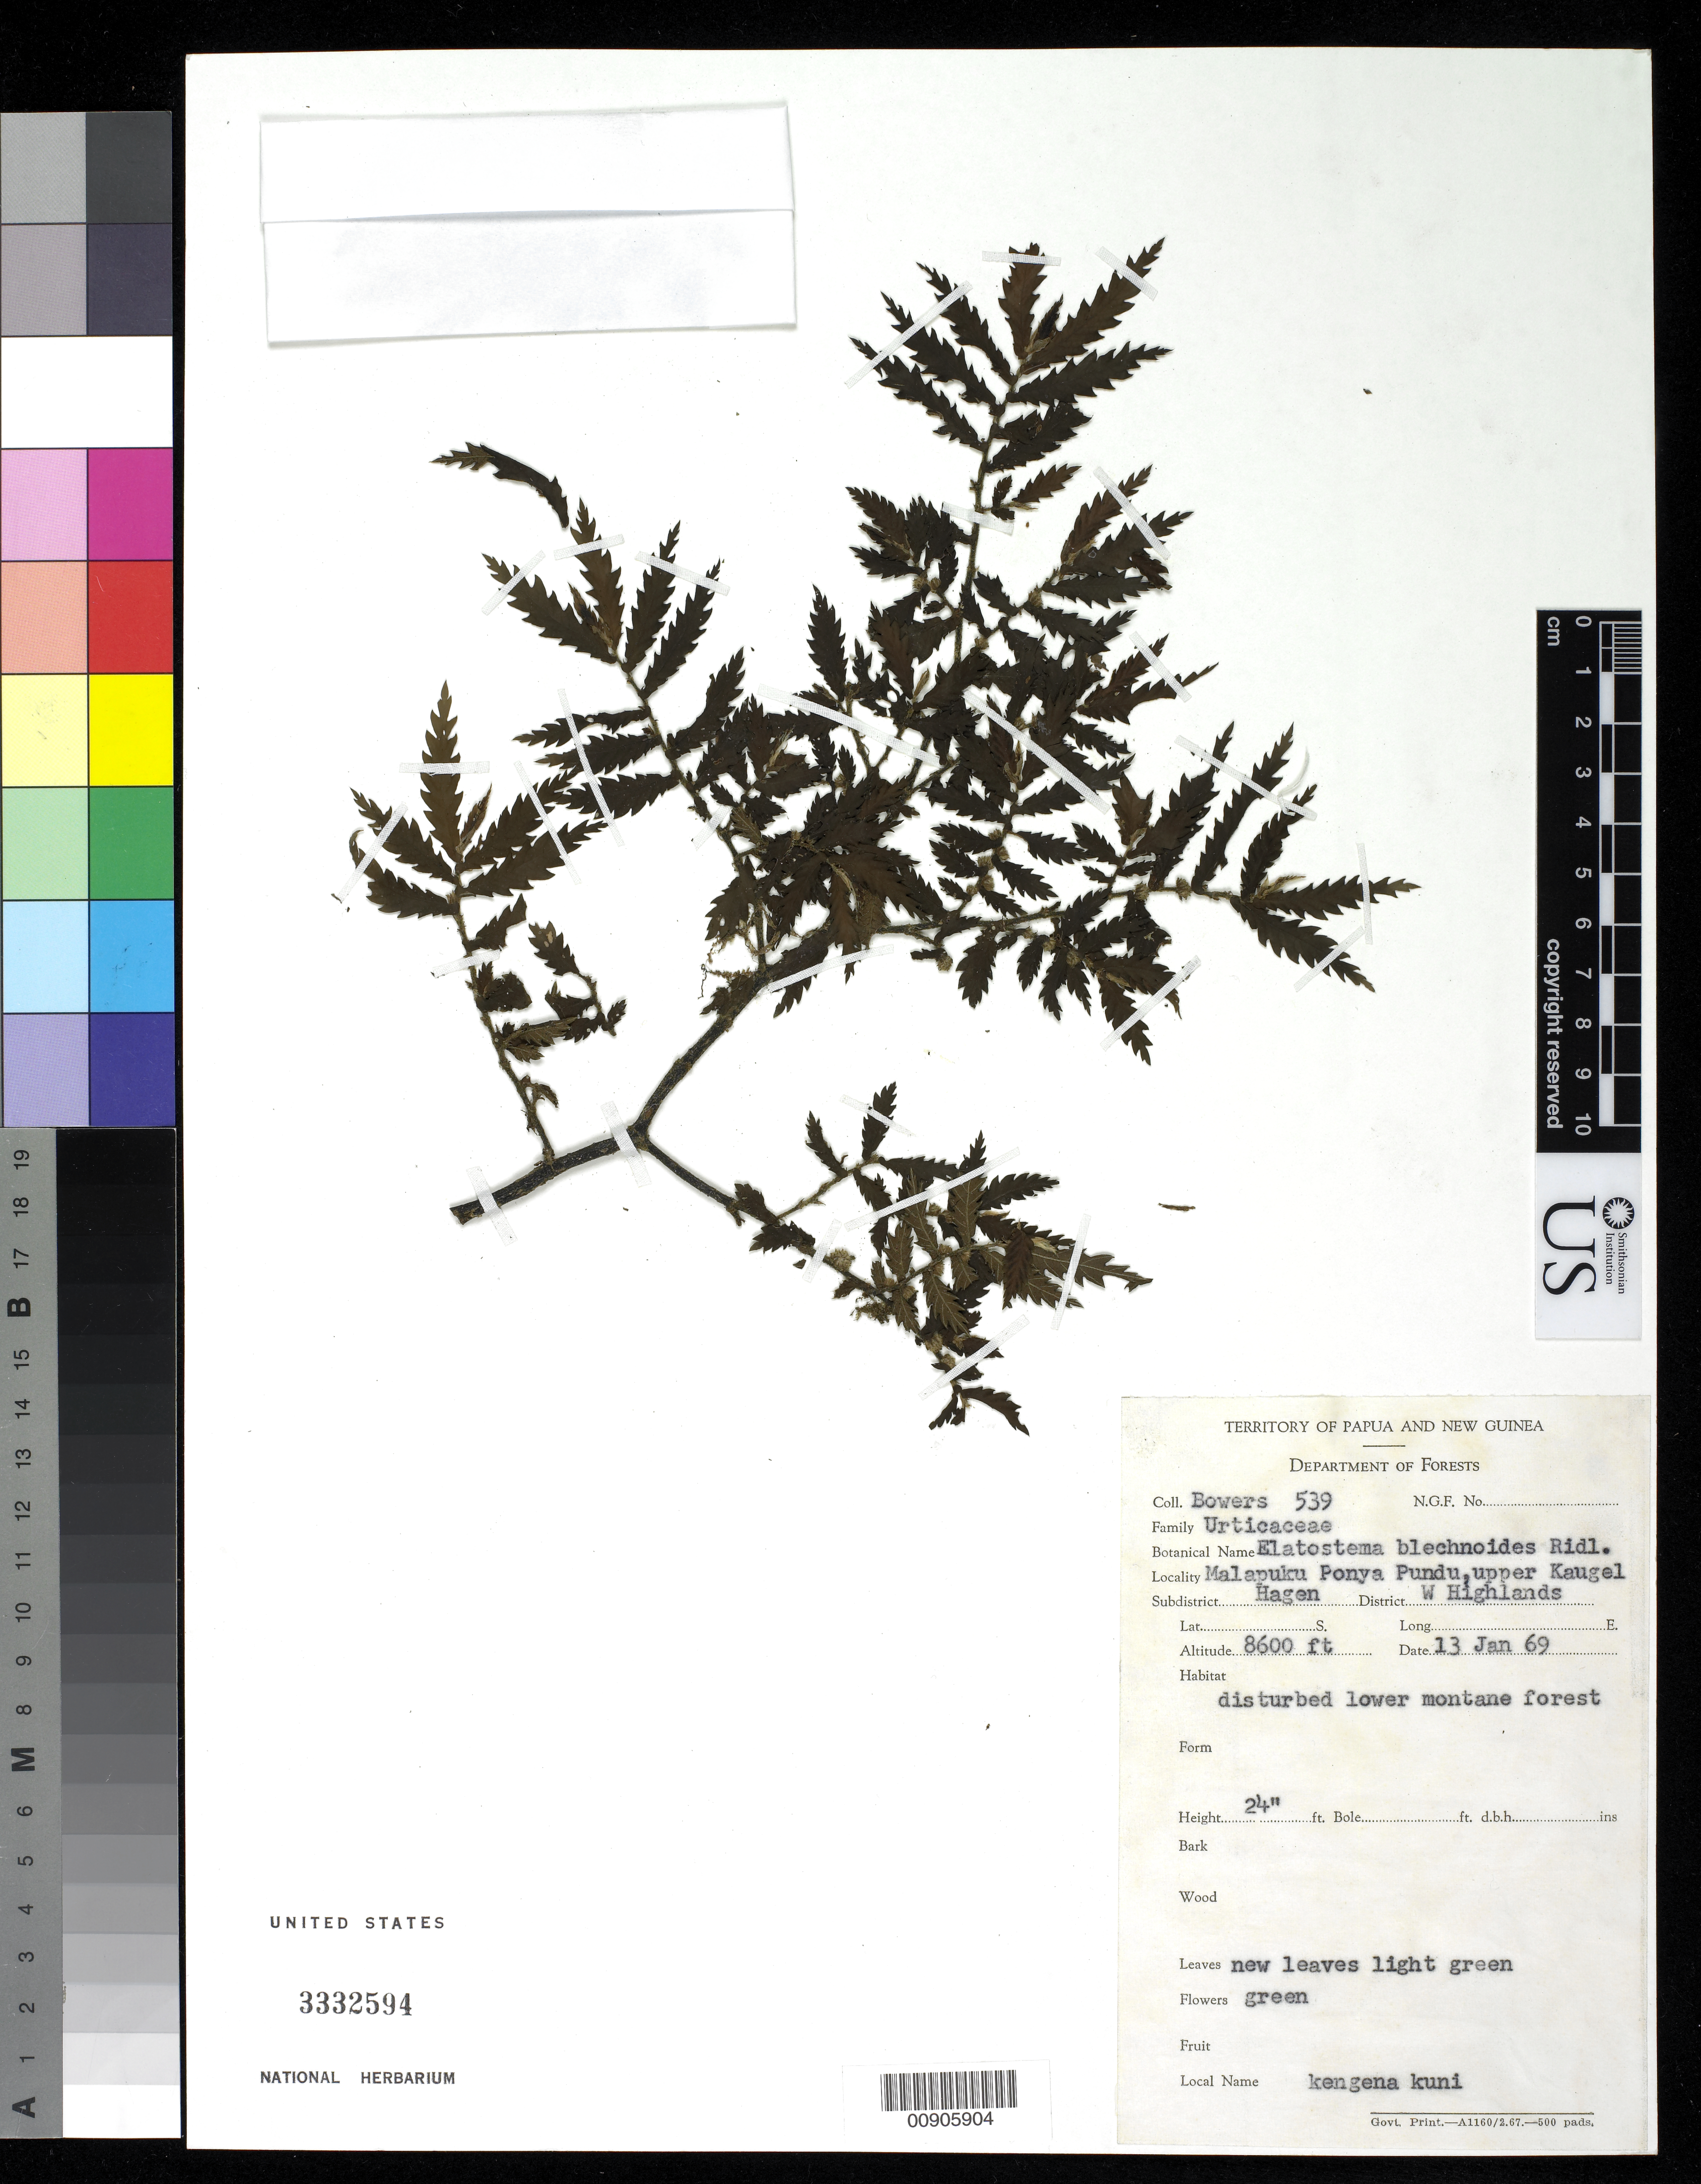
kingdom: Plantae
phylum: Tracheophyta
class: Magnoliopsida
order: Rosales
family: Urticaceae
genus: Elatostema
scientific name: Elatostema blechnoides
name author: Ridl.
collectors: N. Bowers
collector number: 539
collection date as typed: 13 Jan 1969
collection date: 1969-01-13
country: Papua New Guinea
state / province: Western Highlands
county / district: Mount Hagen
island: New Guinea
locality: Malapuku Ponya Pundu, upper Kaugel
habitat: disturbed lower montane forest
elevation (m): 2621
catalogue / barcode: US 3332594